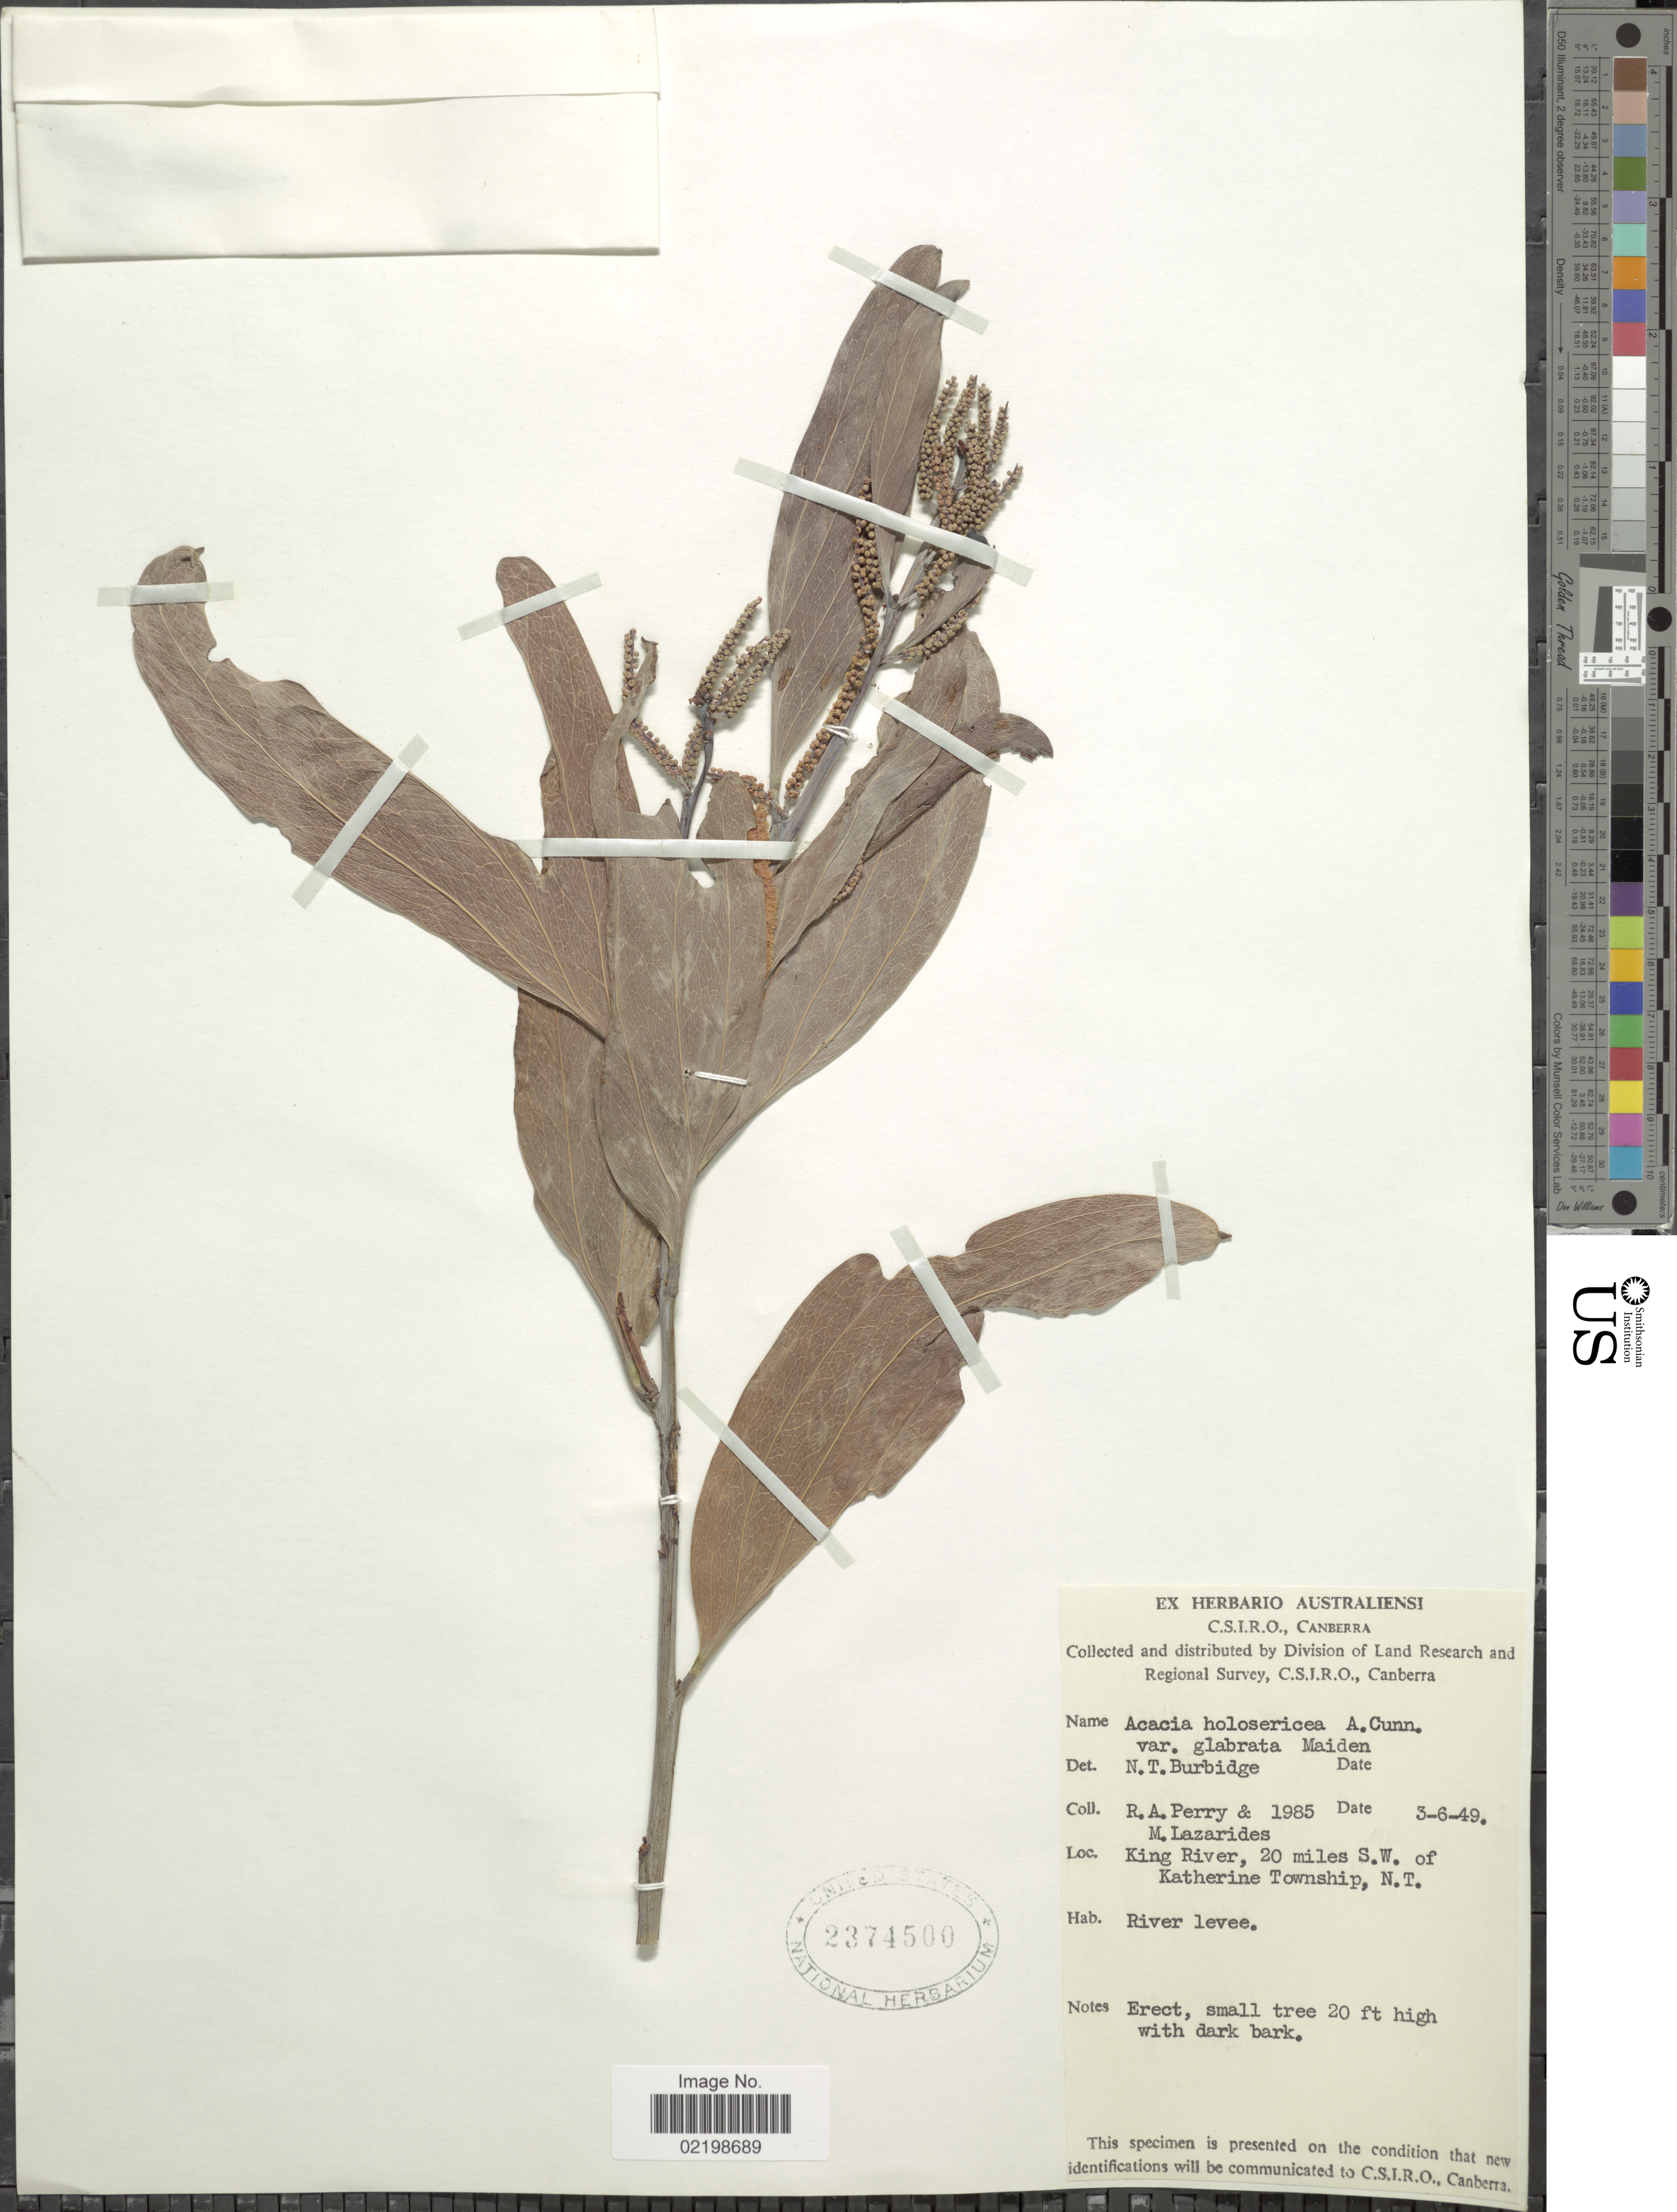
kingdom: Plantae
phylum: Tracheophyta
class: Magnoliopsida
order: Fabales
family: Fabaceae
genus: Acacia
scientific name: Acacia holosericea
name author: A. Cunn. ex Don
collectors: Perry, R. A. & M. Lazarides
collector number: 1985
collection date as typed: Transcribed d/m/y: 3/6/49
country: Australia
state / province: Northern Territory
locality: King River, 20 miles S.W. of Katherine Township, N.T.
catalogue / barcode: US 2374500